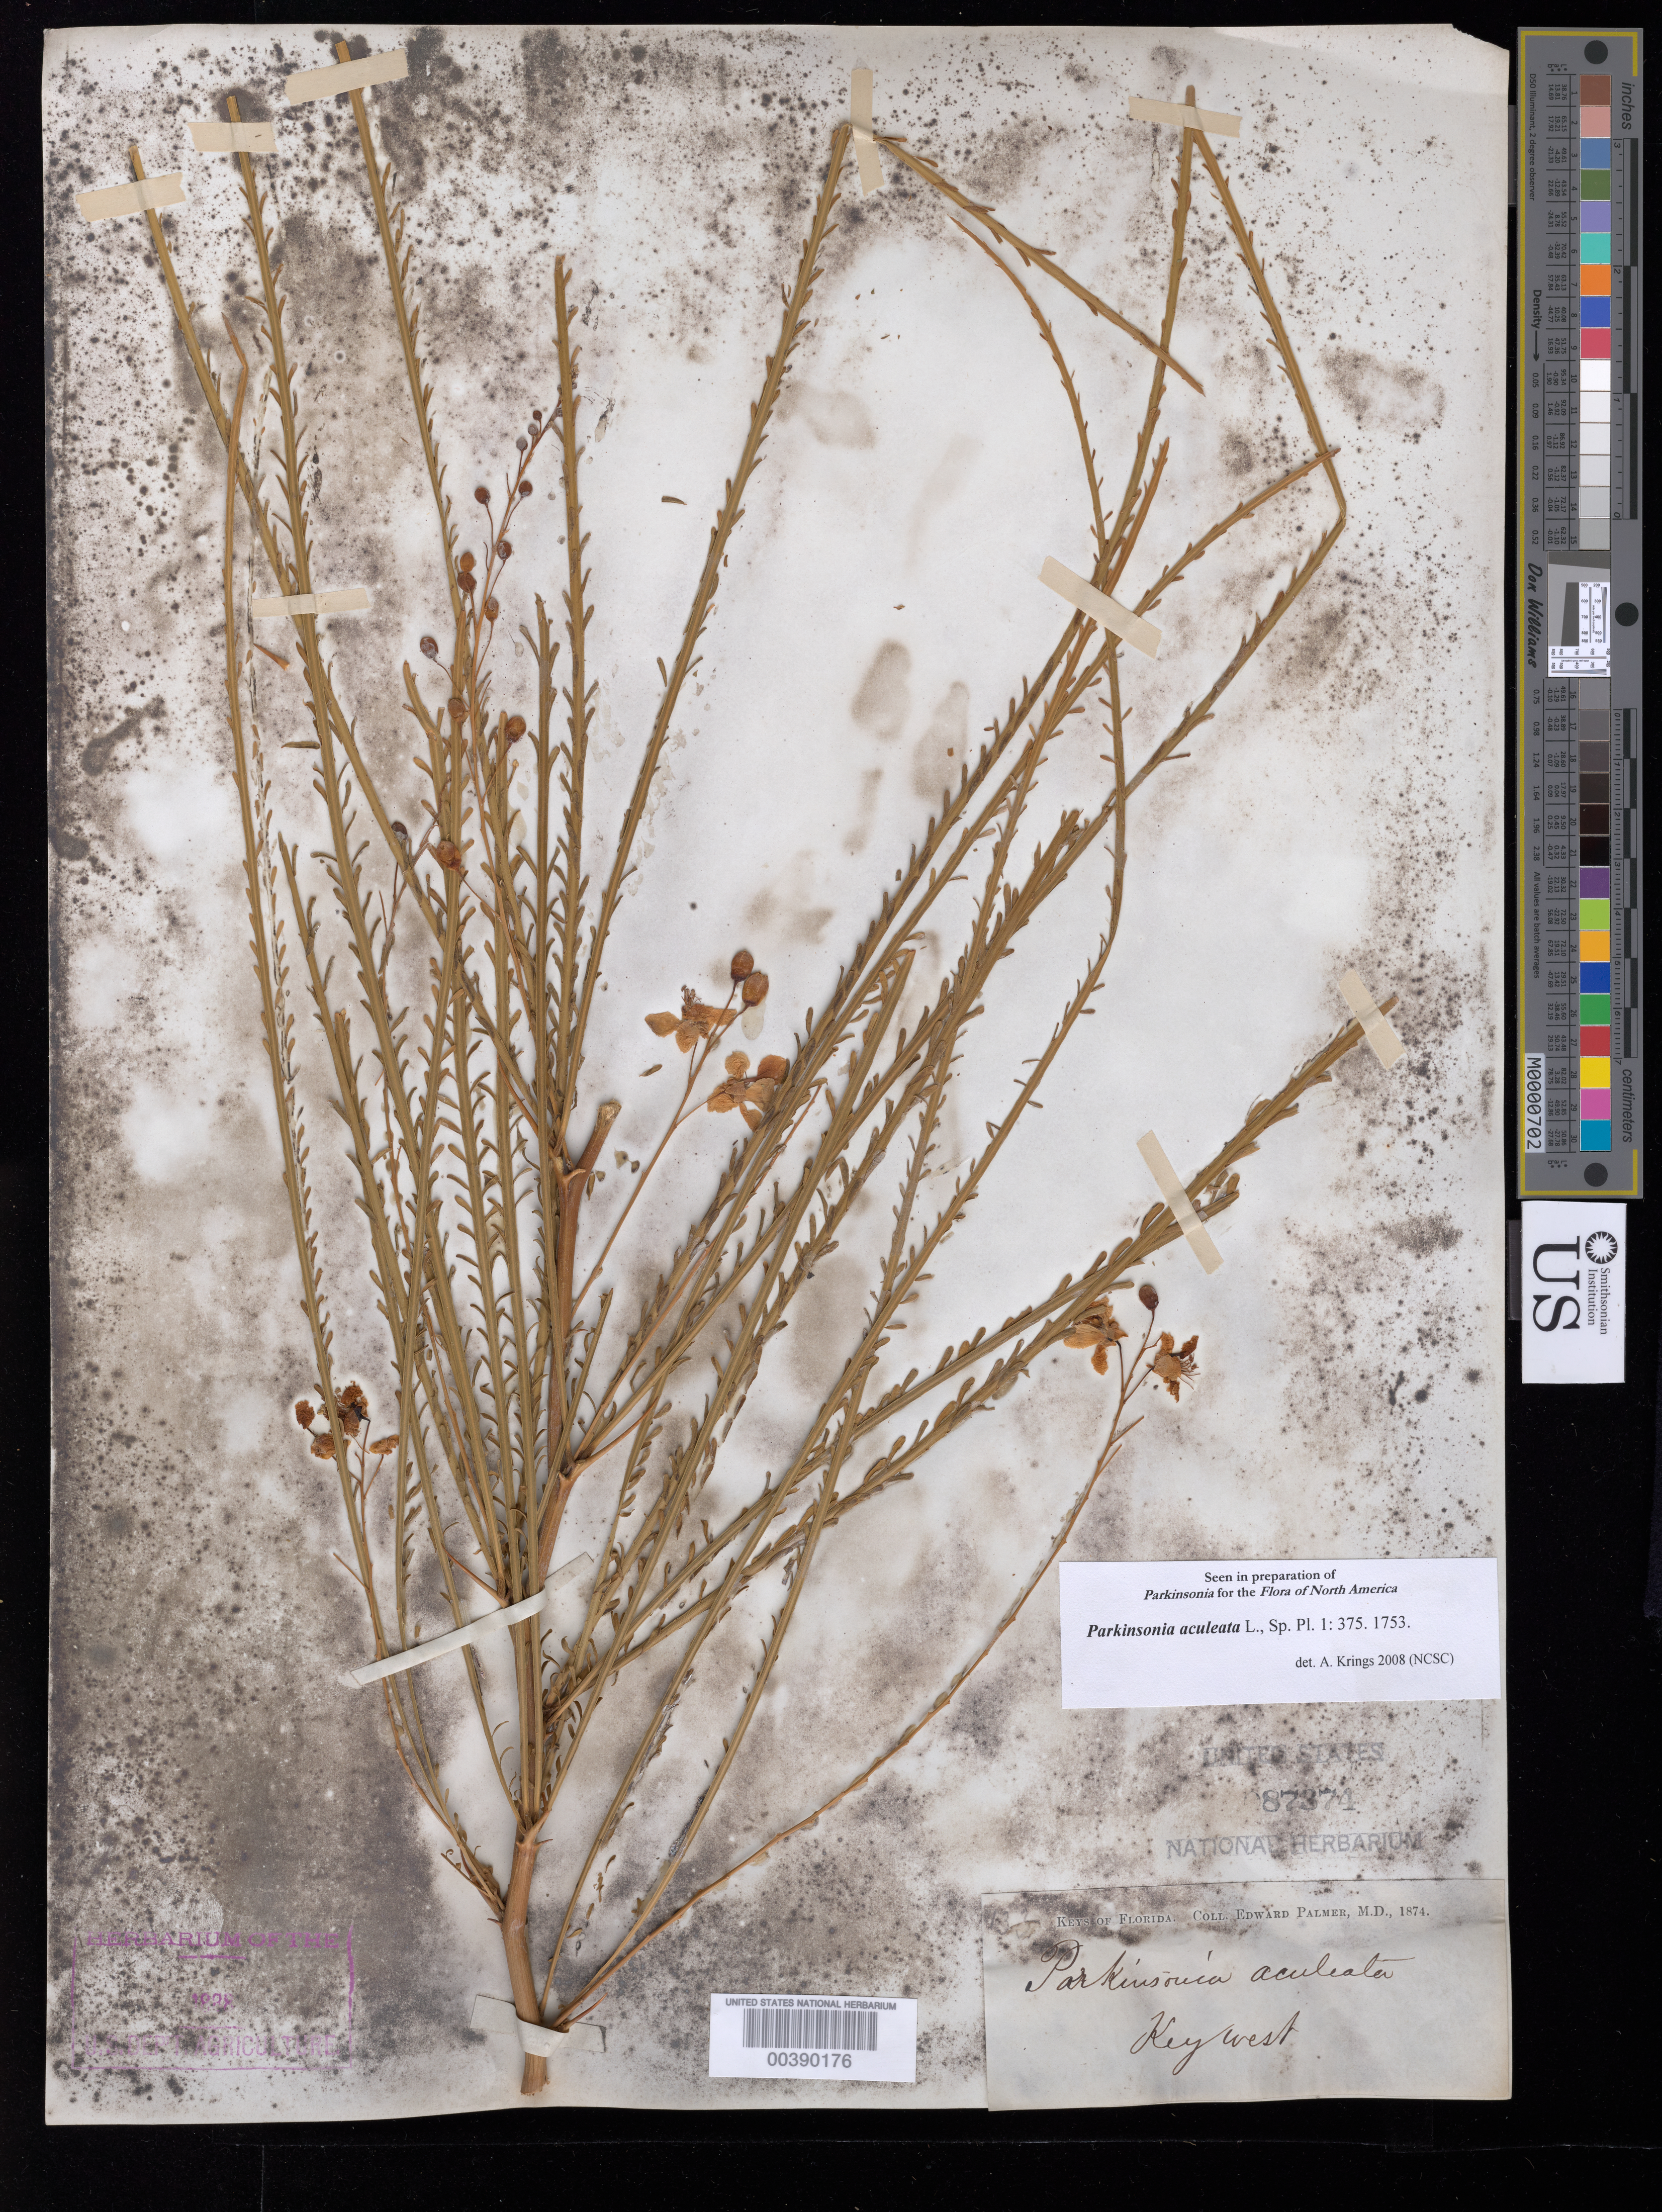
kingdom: Plantae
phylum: Tracheophyta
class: Magnoliopsida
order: Fabales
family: Fabaceae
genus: Parkinsonia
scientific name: Parkinsonia aculeata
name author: L.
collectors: E. Palmer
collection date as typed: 1874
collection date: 1874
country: United States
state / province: Florida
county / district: Monroe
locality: Key west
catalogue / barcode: US 87274